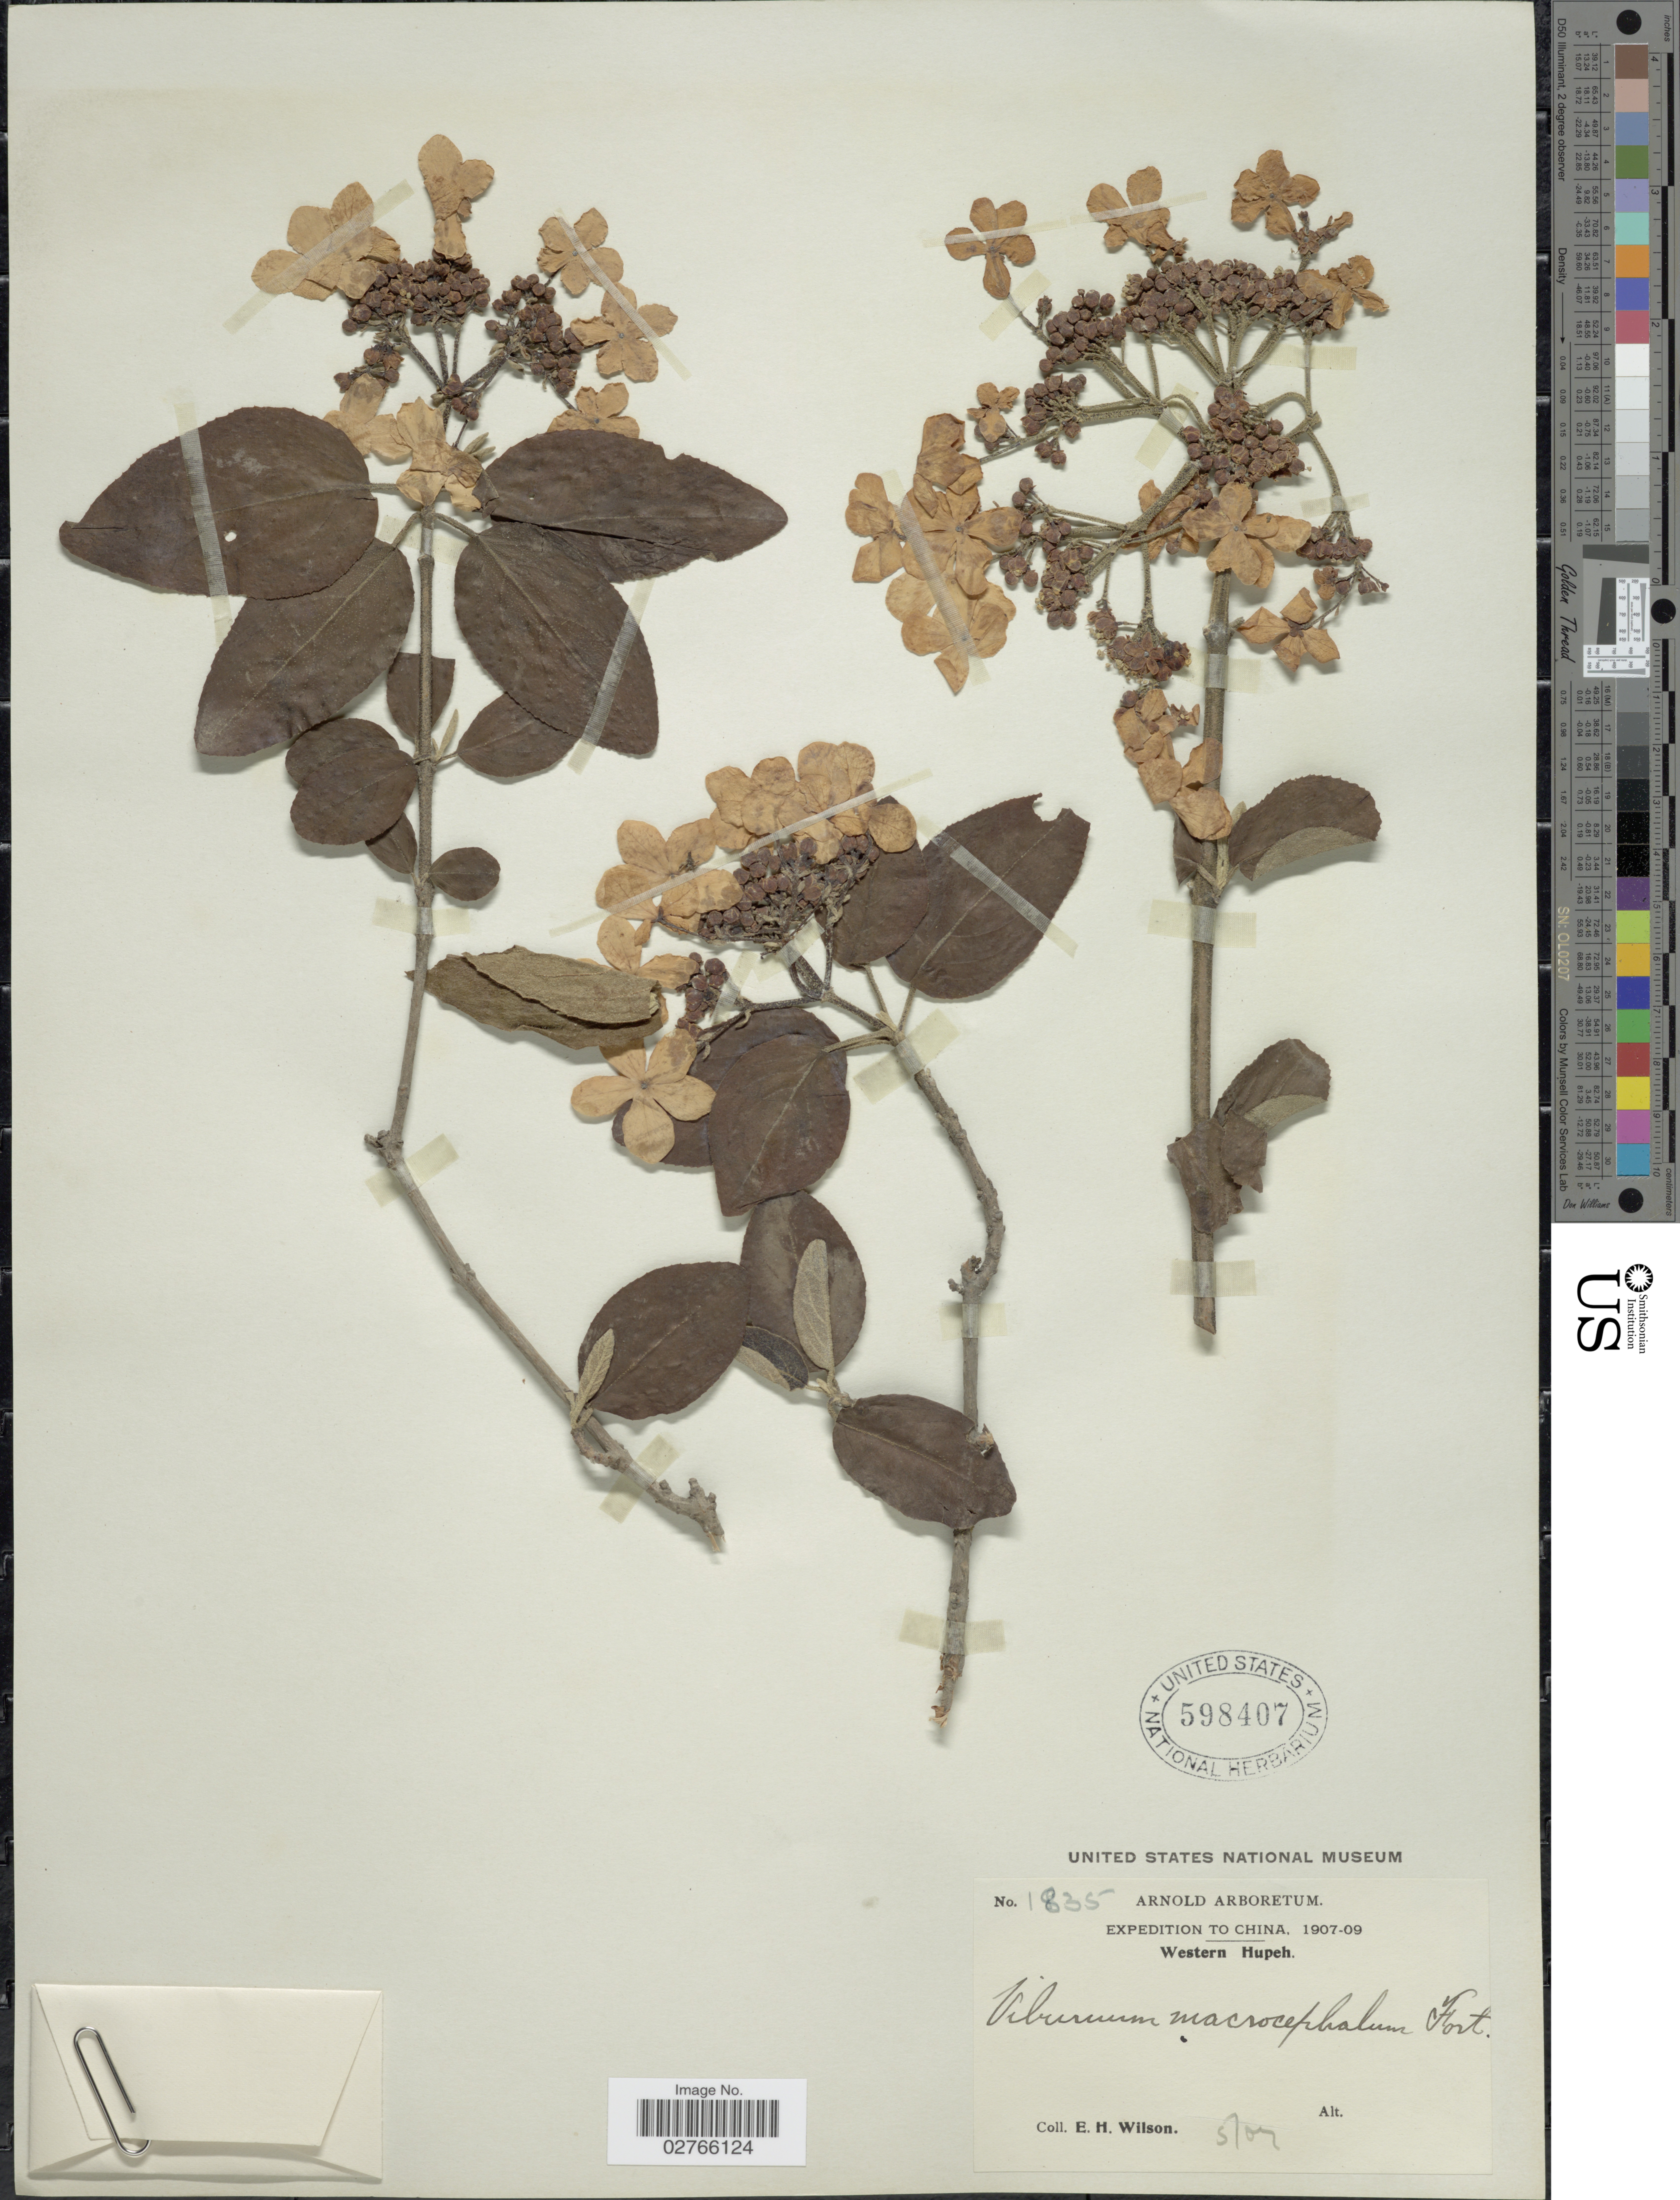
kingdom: Plantae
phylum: Tracheophyta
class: Magnoliopsida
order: Dipsacales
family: Viburnaceae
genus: Viburnum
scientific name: Viburnum macrocephalum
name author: Fortune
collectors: E. Wilson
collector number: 1835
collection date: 1907-05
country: China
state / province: Hubei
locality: Western Hupeh.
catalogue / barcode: US 598407